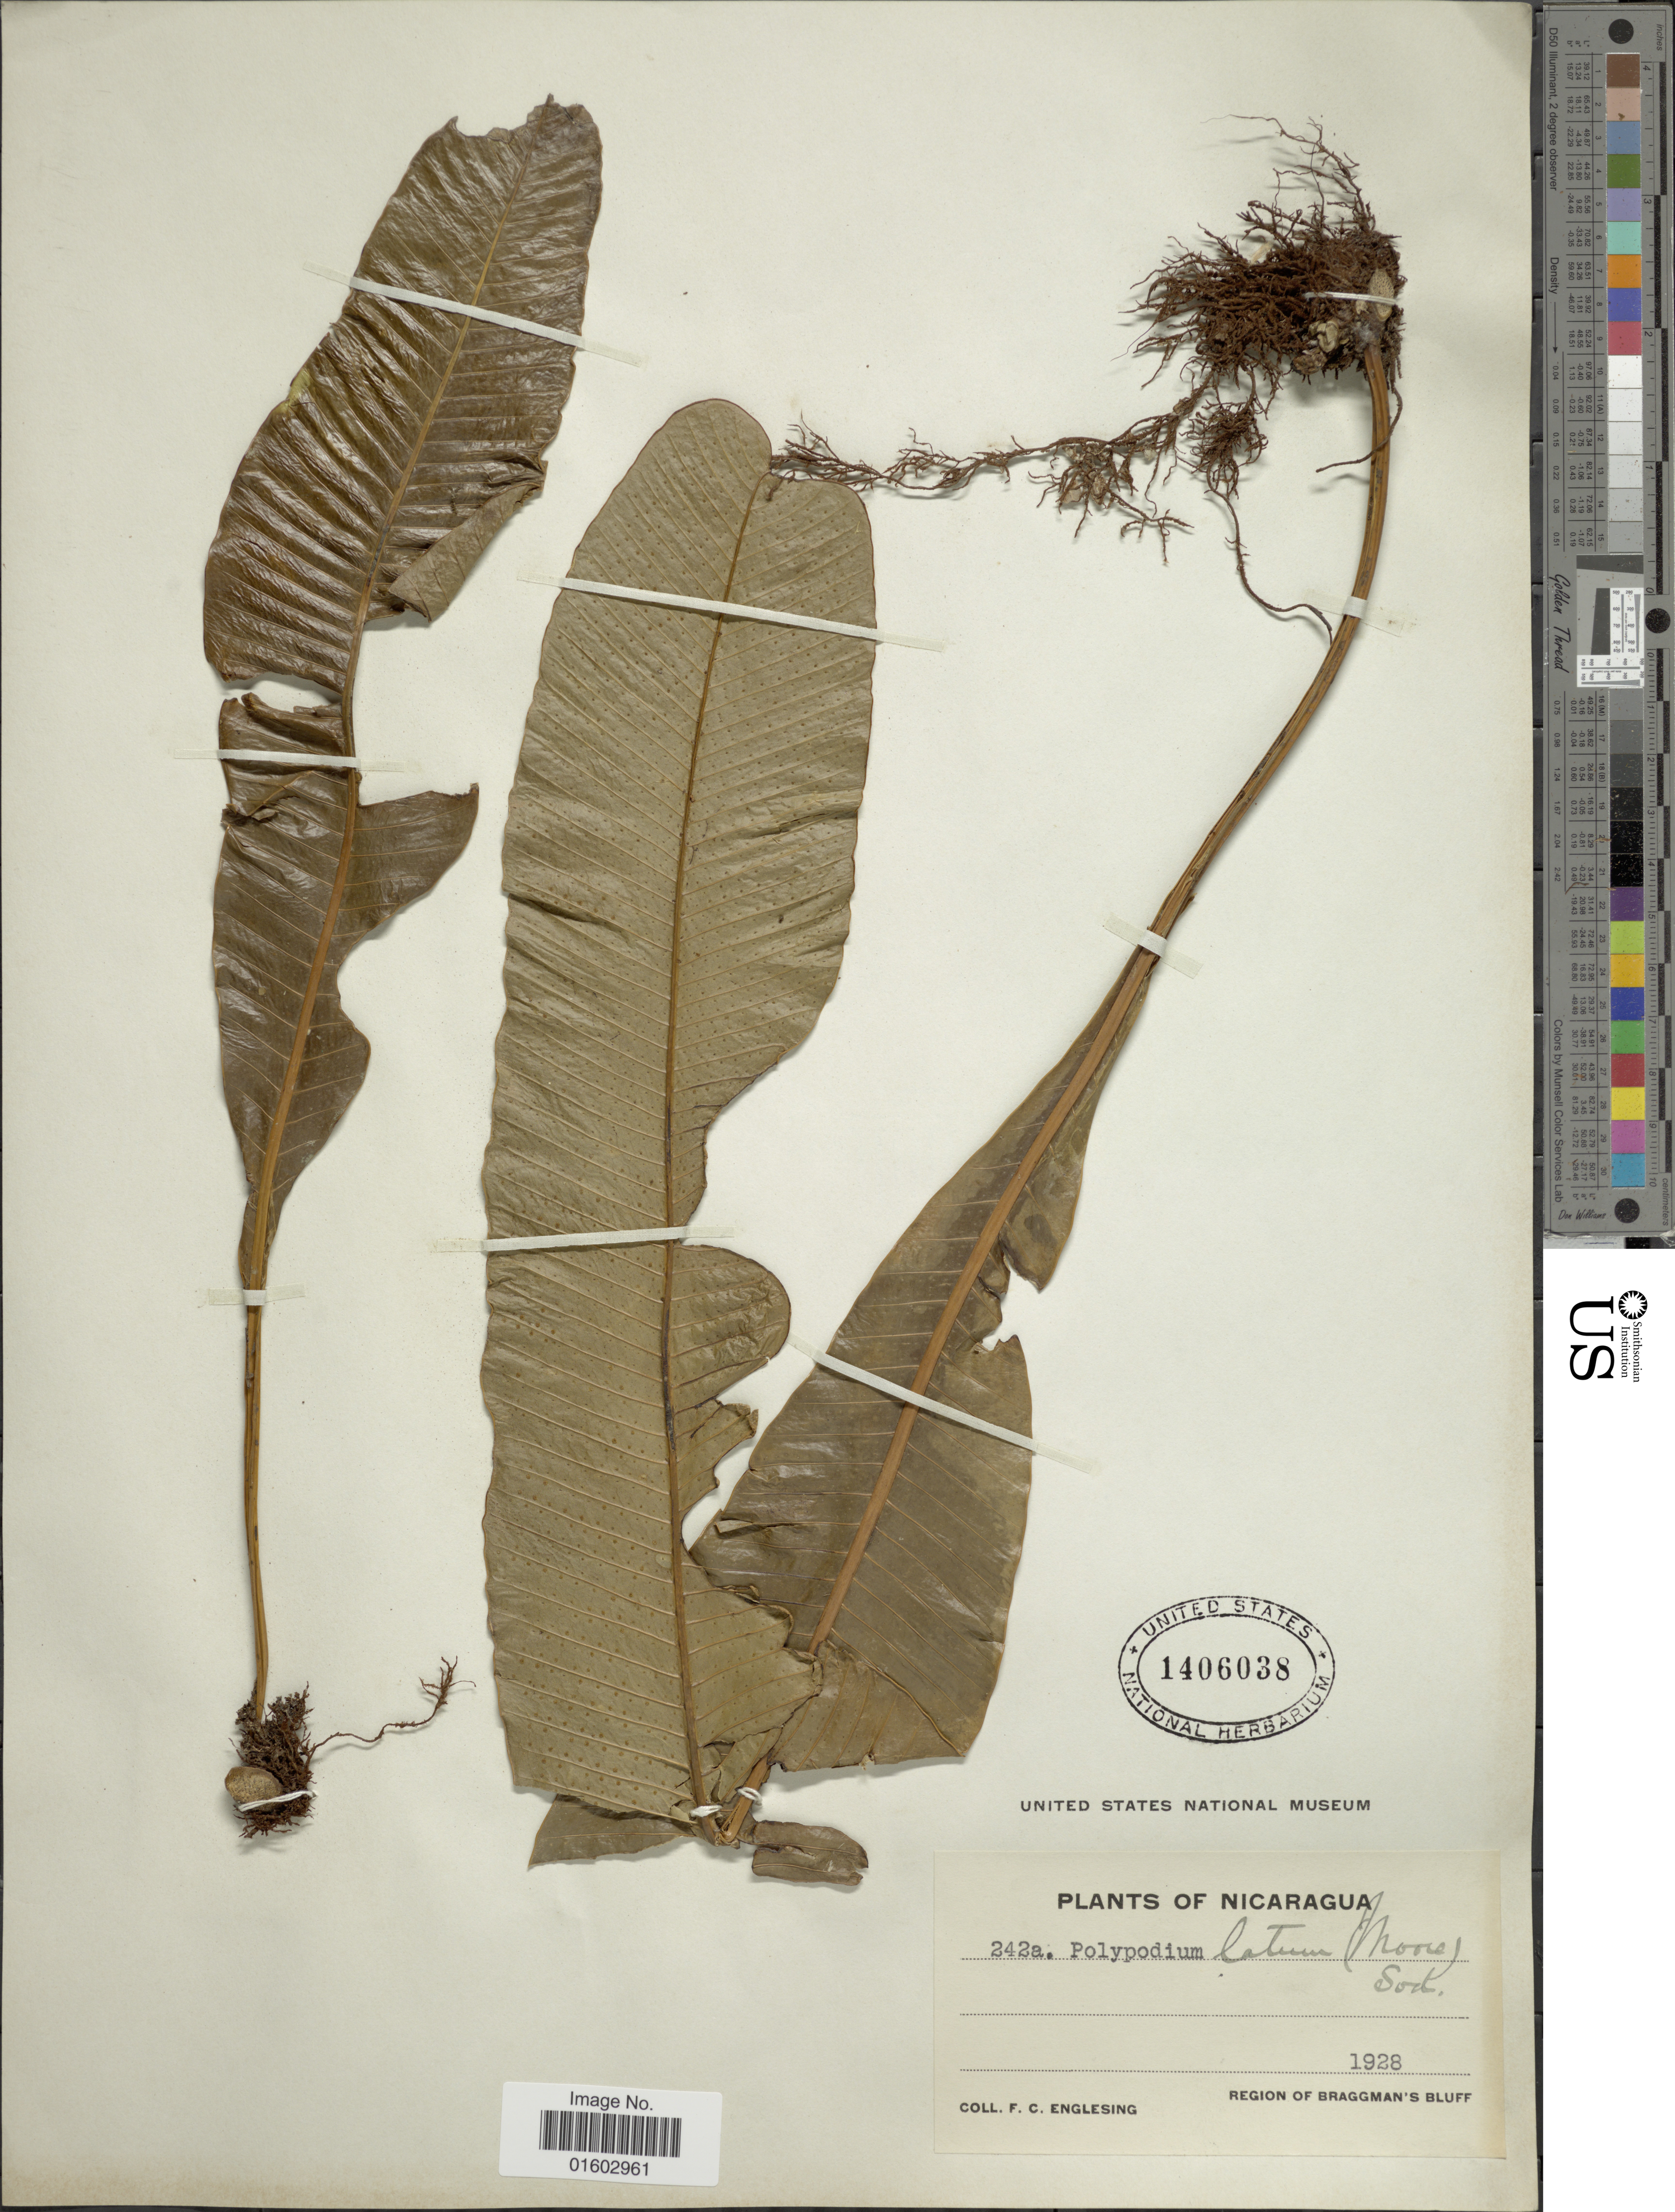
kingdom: Plantae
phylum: Tracheophyta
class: Polypodiopsida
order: Polypodiales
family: Polypodiaceae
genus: Campyloneurum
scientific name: Campyloneurum latum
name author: T. Moore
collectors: F. Englesing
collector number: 242a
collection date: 1928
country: Nicaragua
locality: Region of Braggman's Bluff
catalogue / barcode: US 1406038